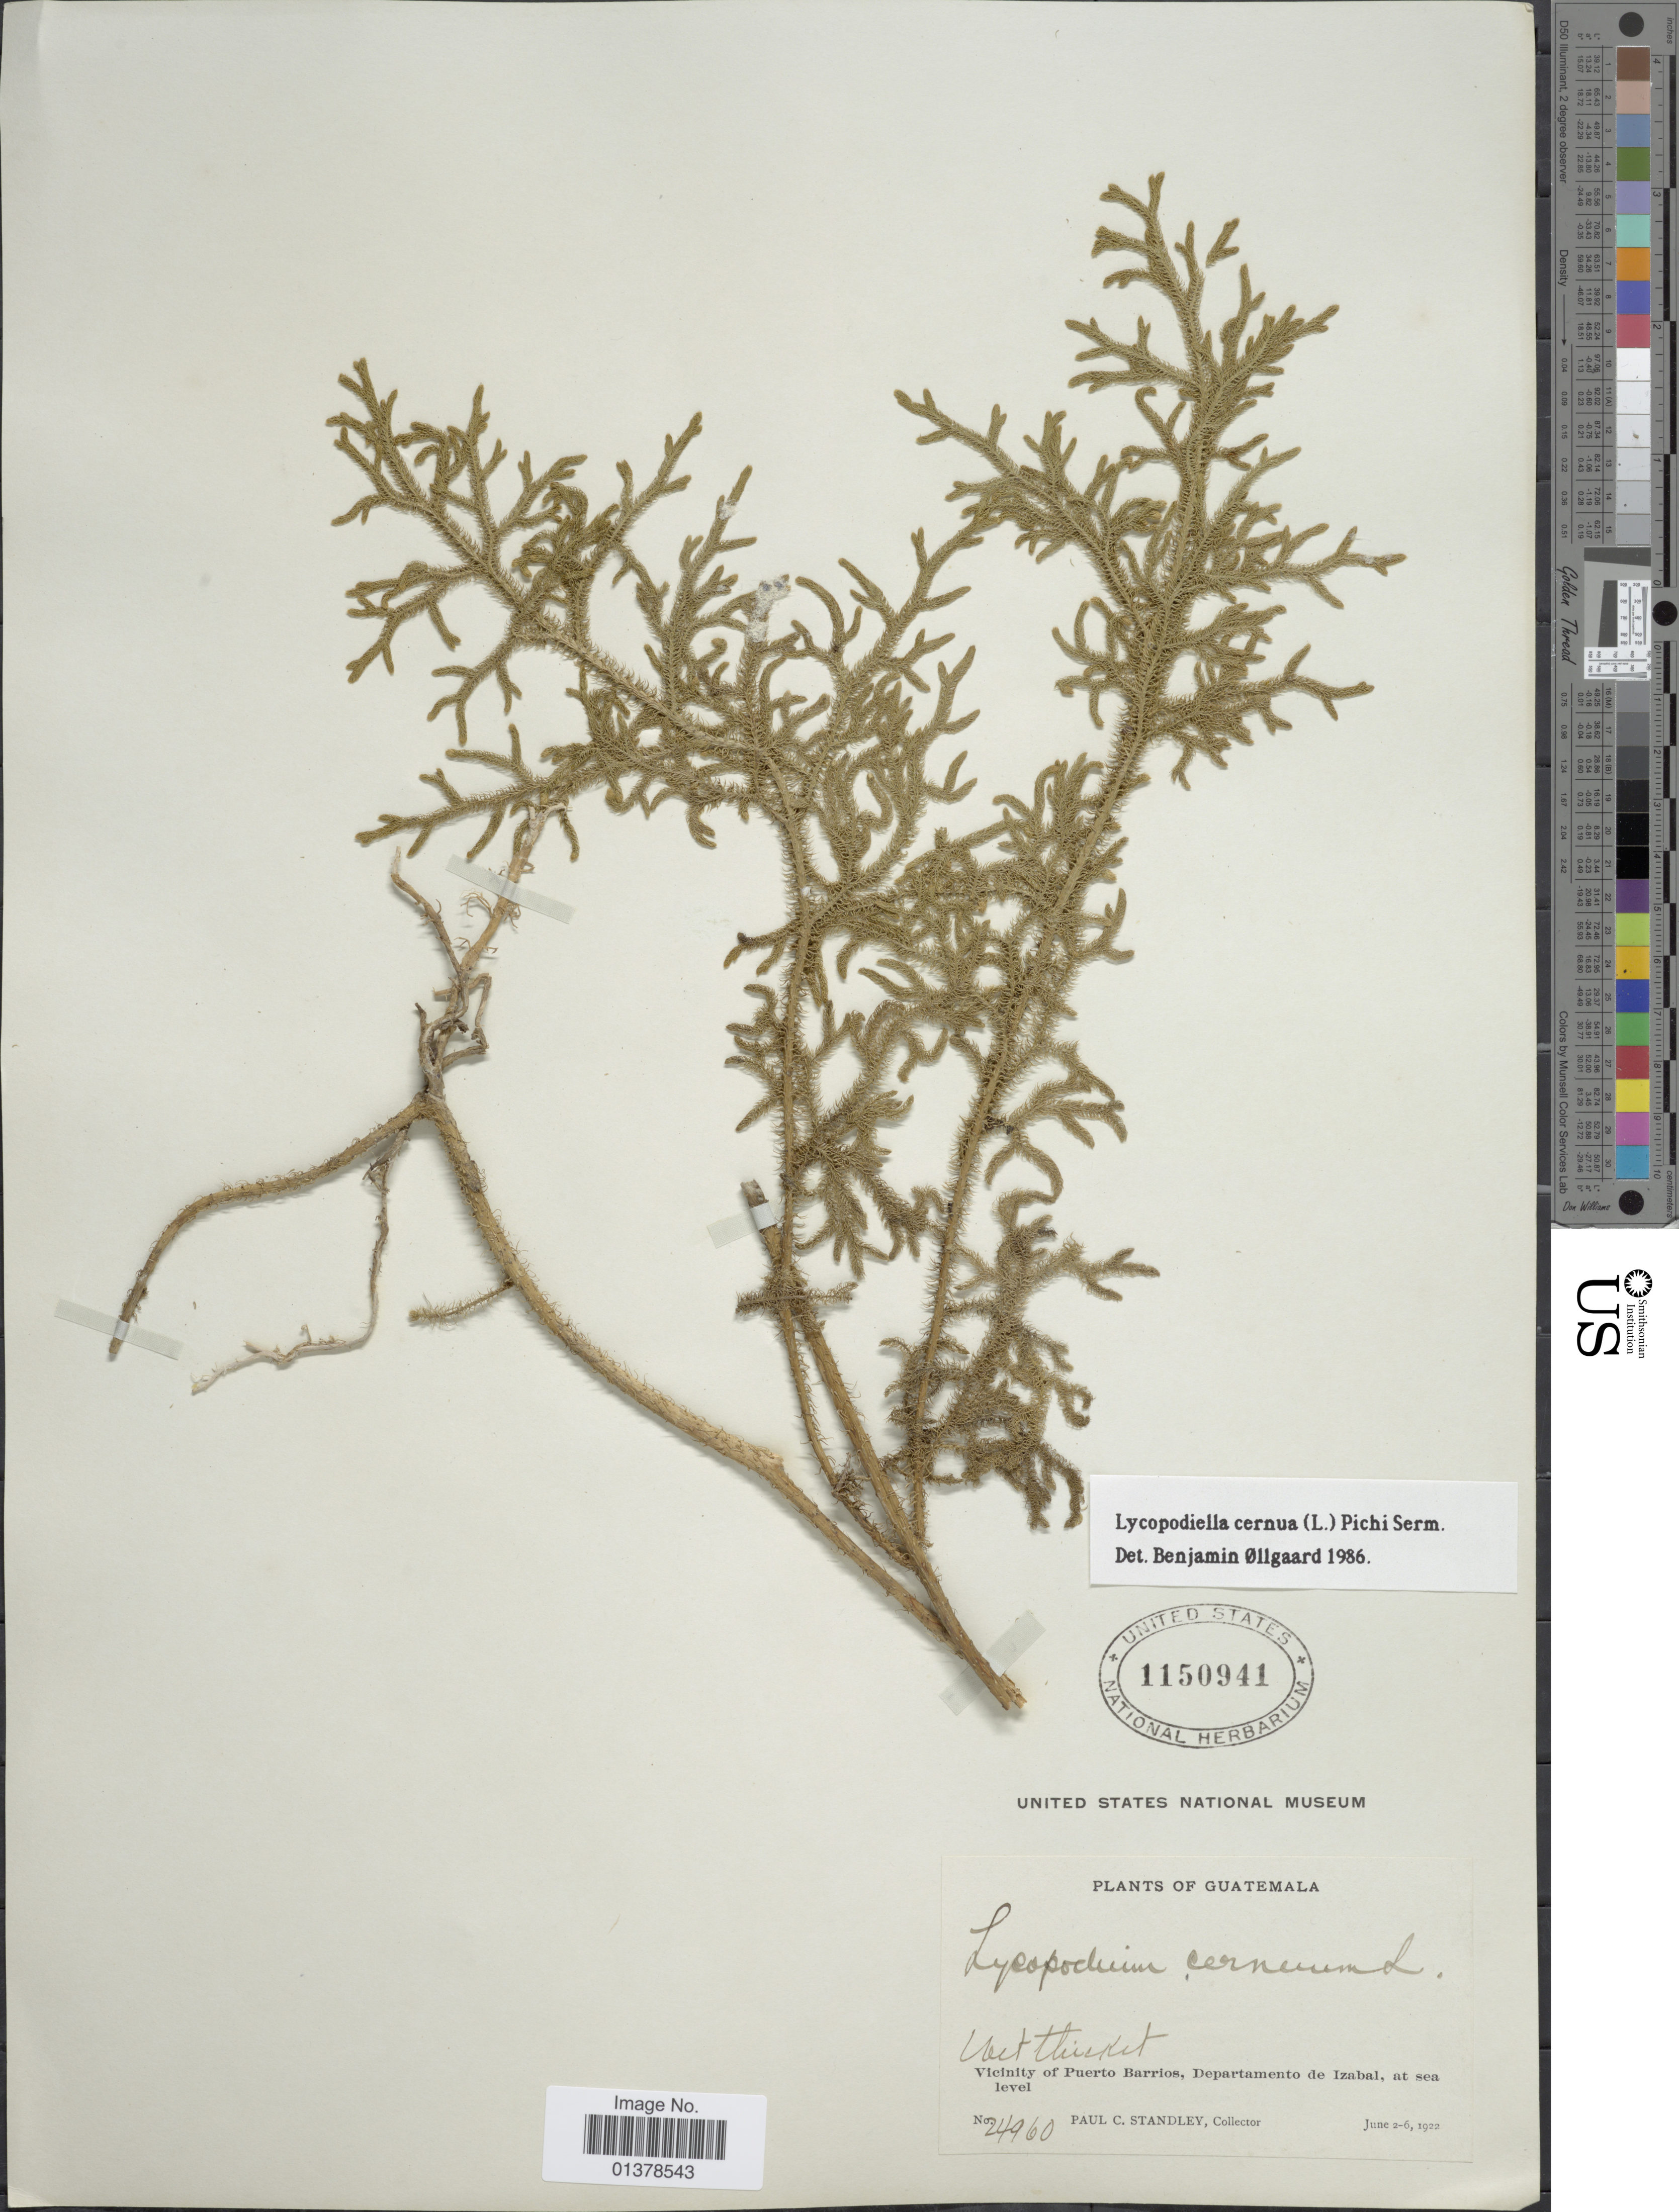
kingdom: Plantae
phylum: Tracheophyta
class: Lycopodiopsida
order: Lycopodiales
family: Lycopodiaceae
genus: Palhinhaea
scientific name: Palhinhaea cernua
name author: (L.) Vasc. & Franco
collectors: P. C. Standley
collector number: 24960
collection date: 1922-06-02/1922-06-06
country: Guatemala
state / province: Izabal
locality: Vicinity of Puerto Barrios, Departamento de Izabal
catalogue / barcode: US 1150941